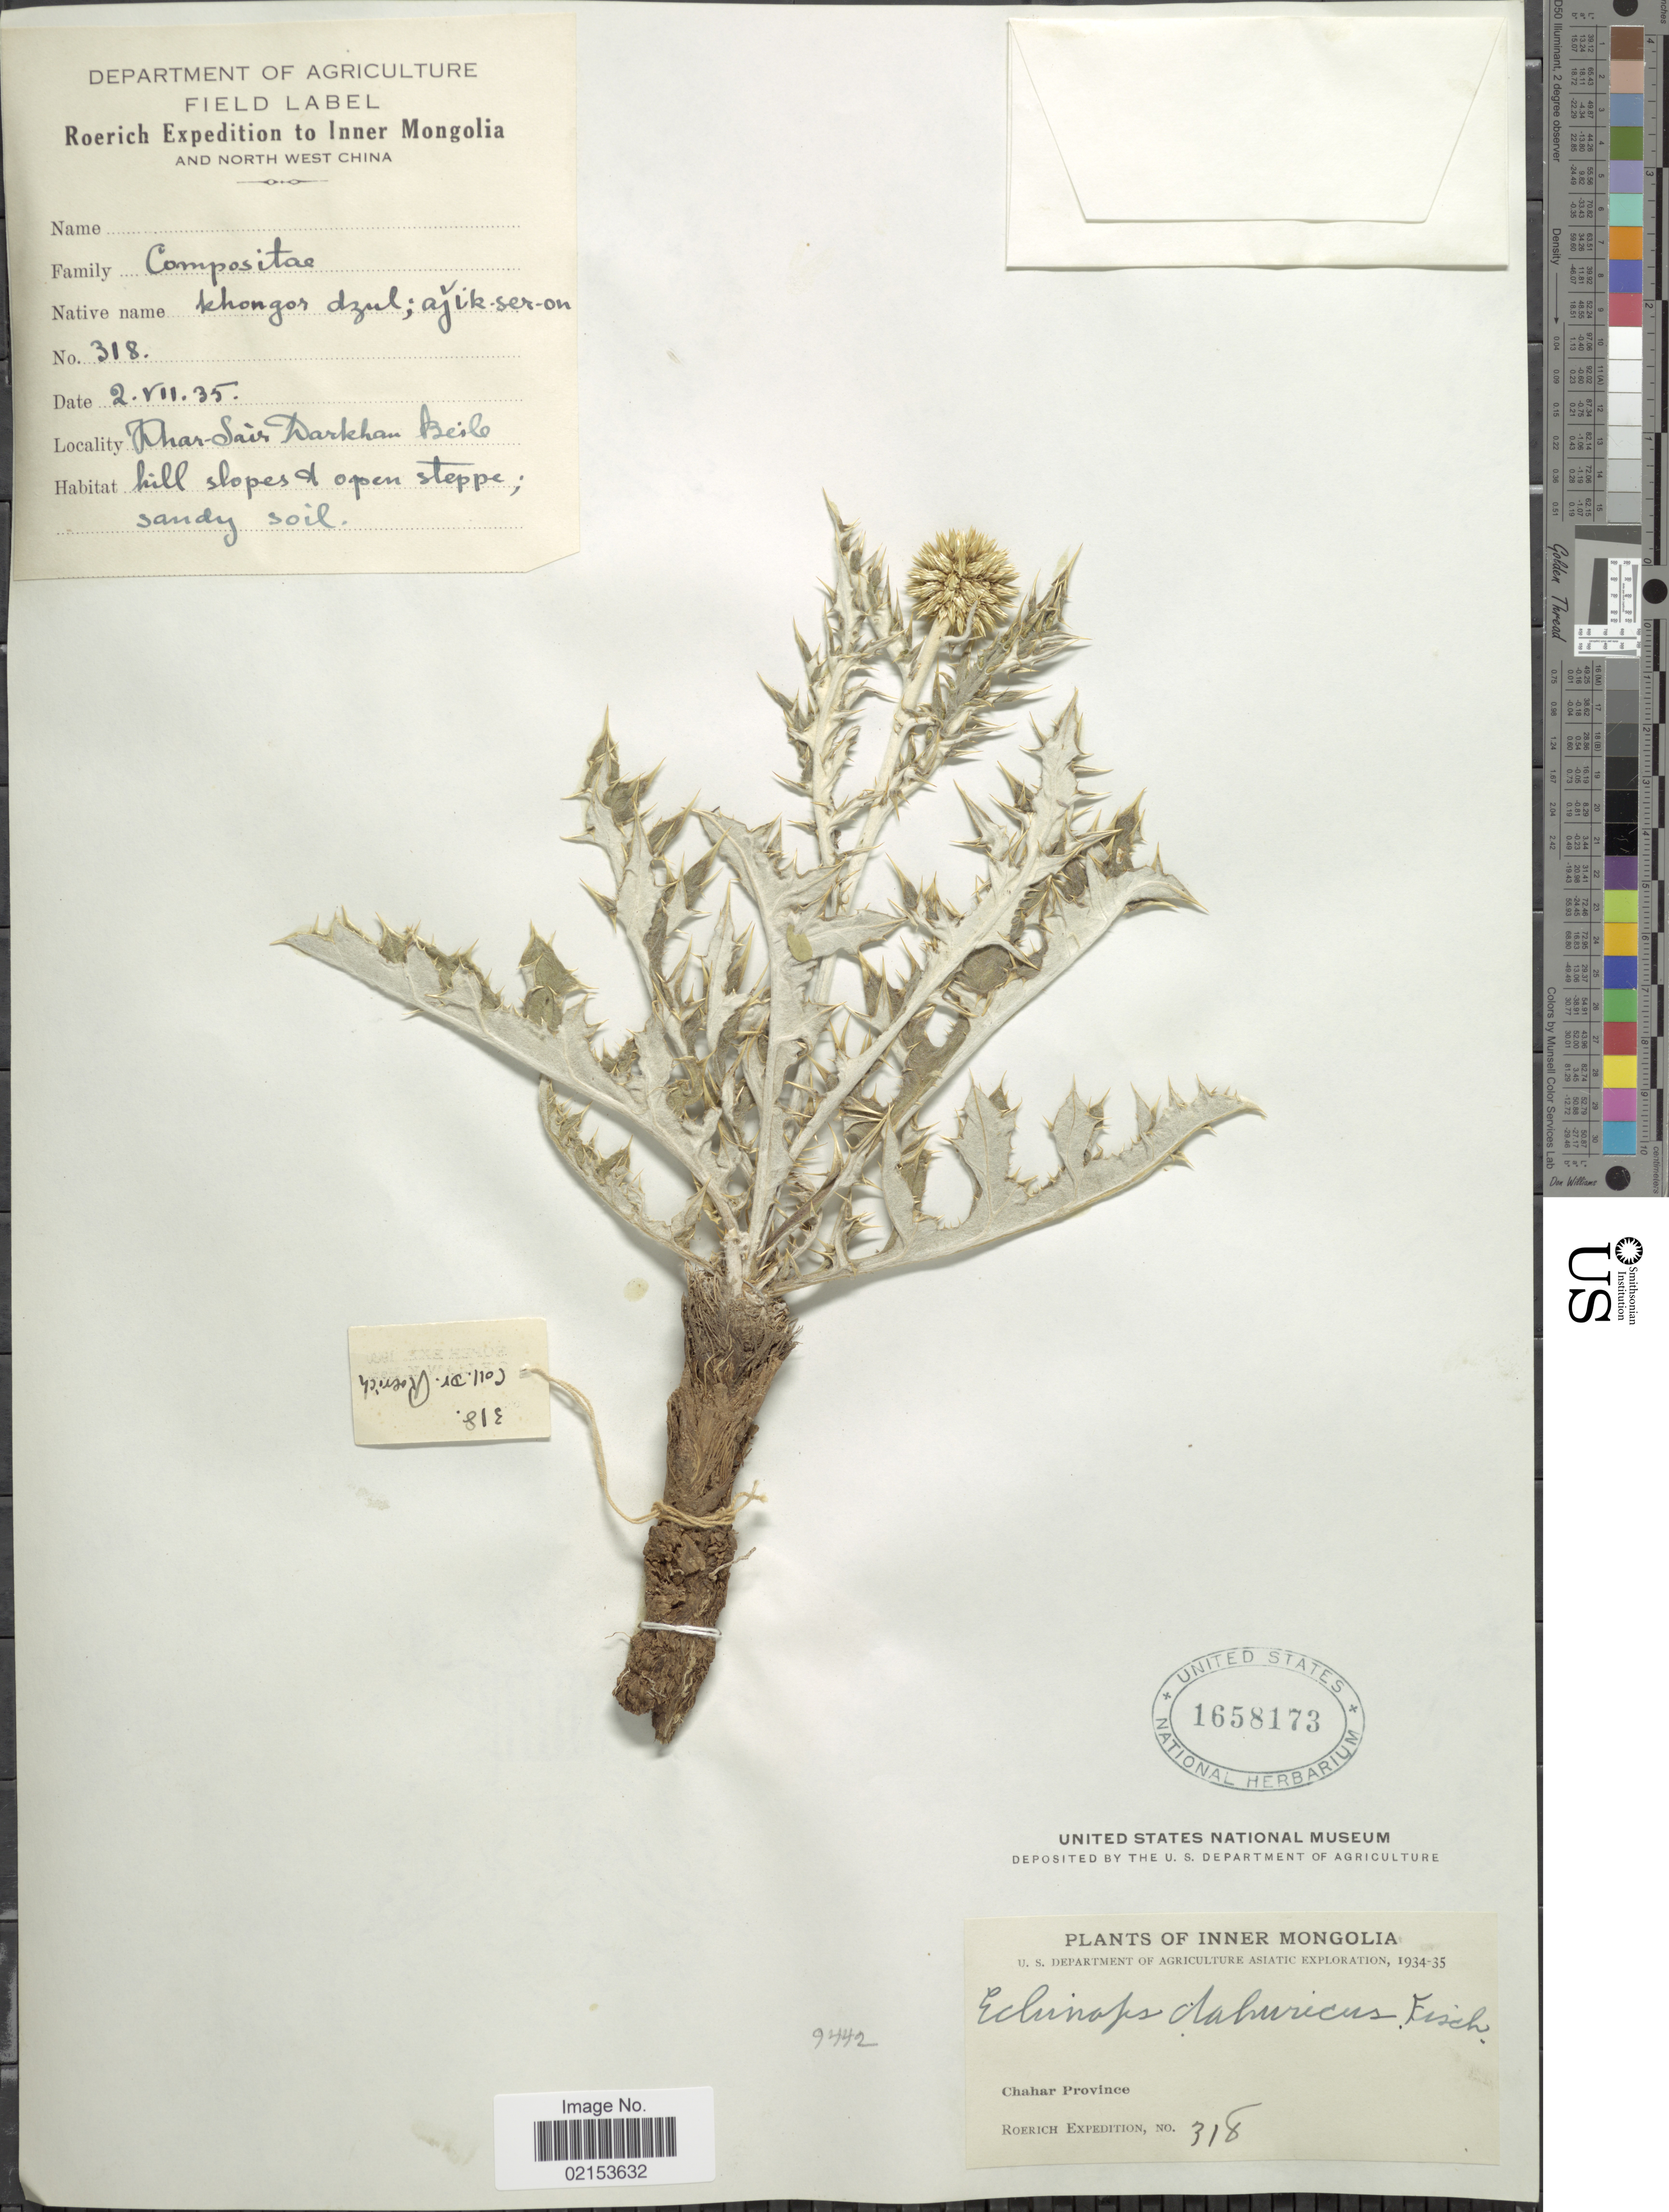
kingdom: Plantae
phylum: Tracheophyta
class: Magnoliopsida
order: Asterales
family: Asteraceae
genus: Echinops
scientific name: Echinops latifolius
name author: Tausch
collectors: Roerich Expedition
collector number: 318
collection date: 1935-07-02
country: China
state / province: Nei Monggol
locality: Inner Mongolia, and North West China. Khar-Sair Darkhan Beile. Chahar Province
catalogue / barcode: US 1658173